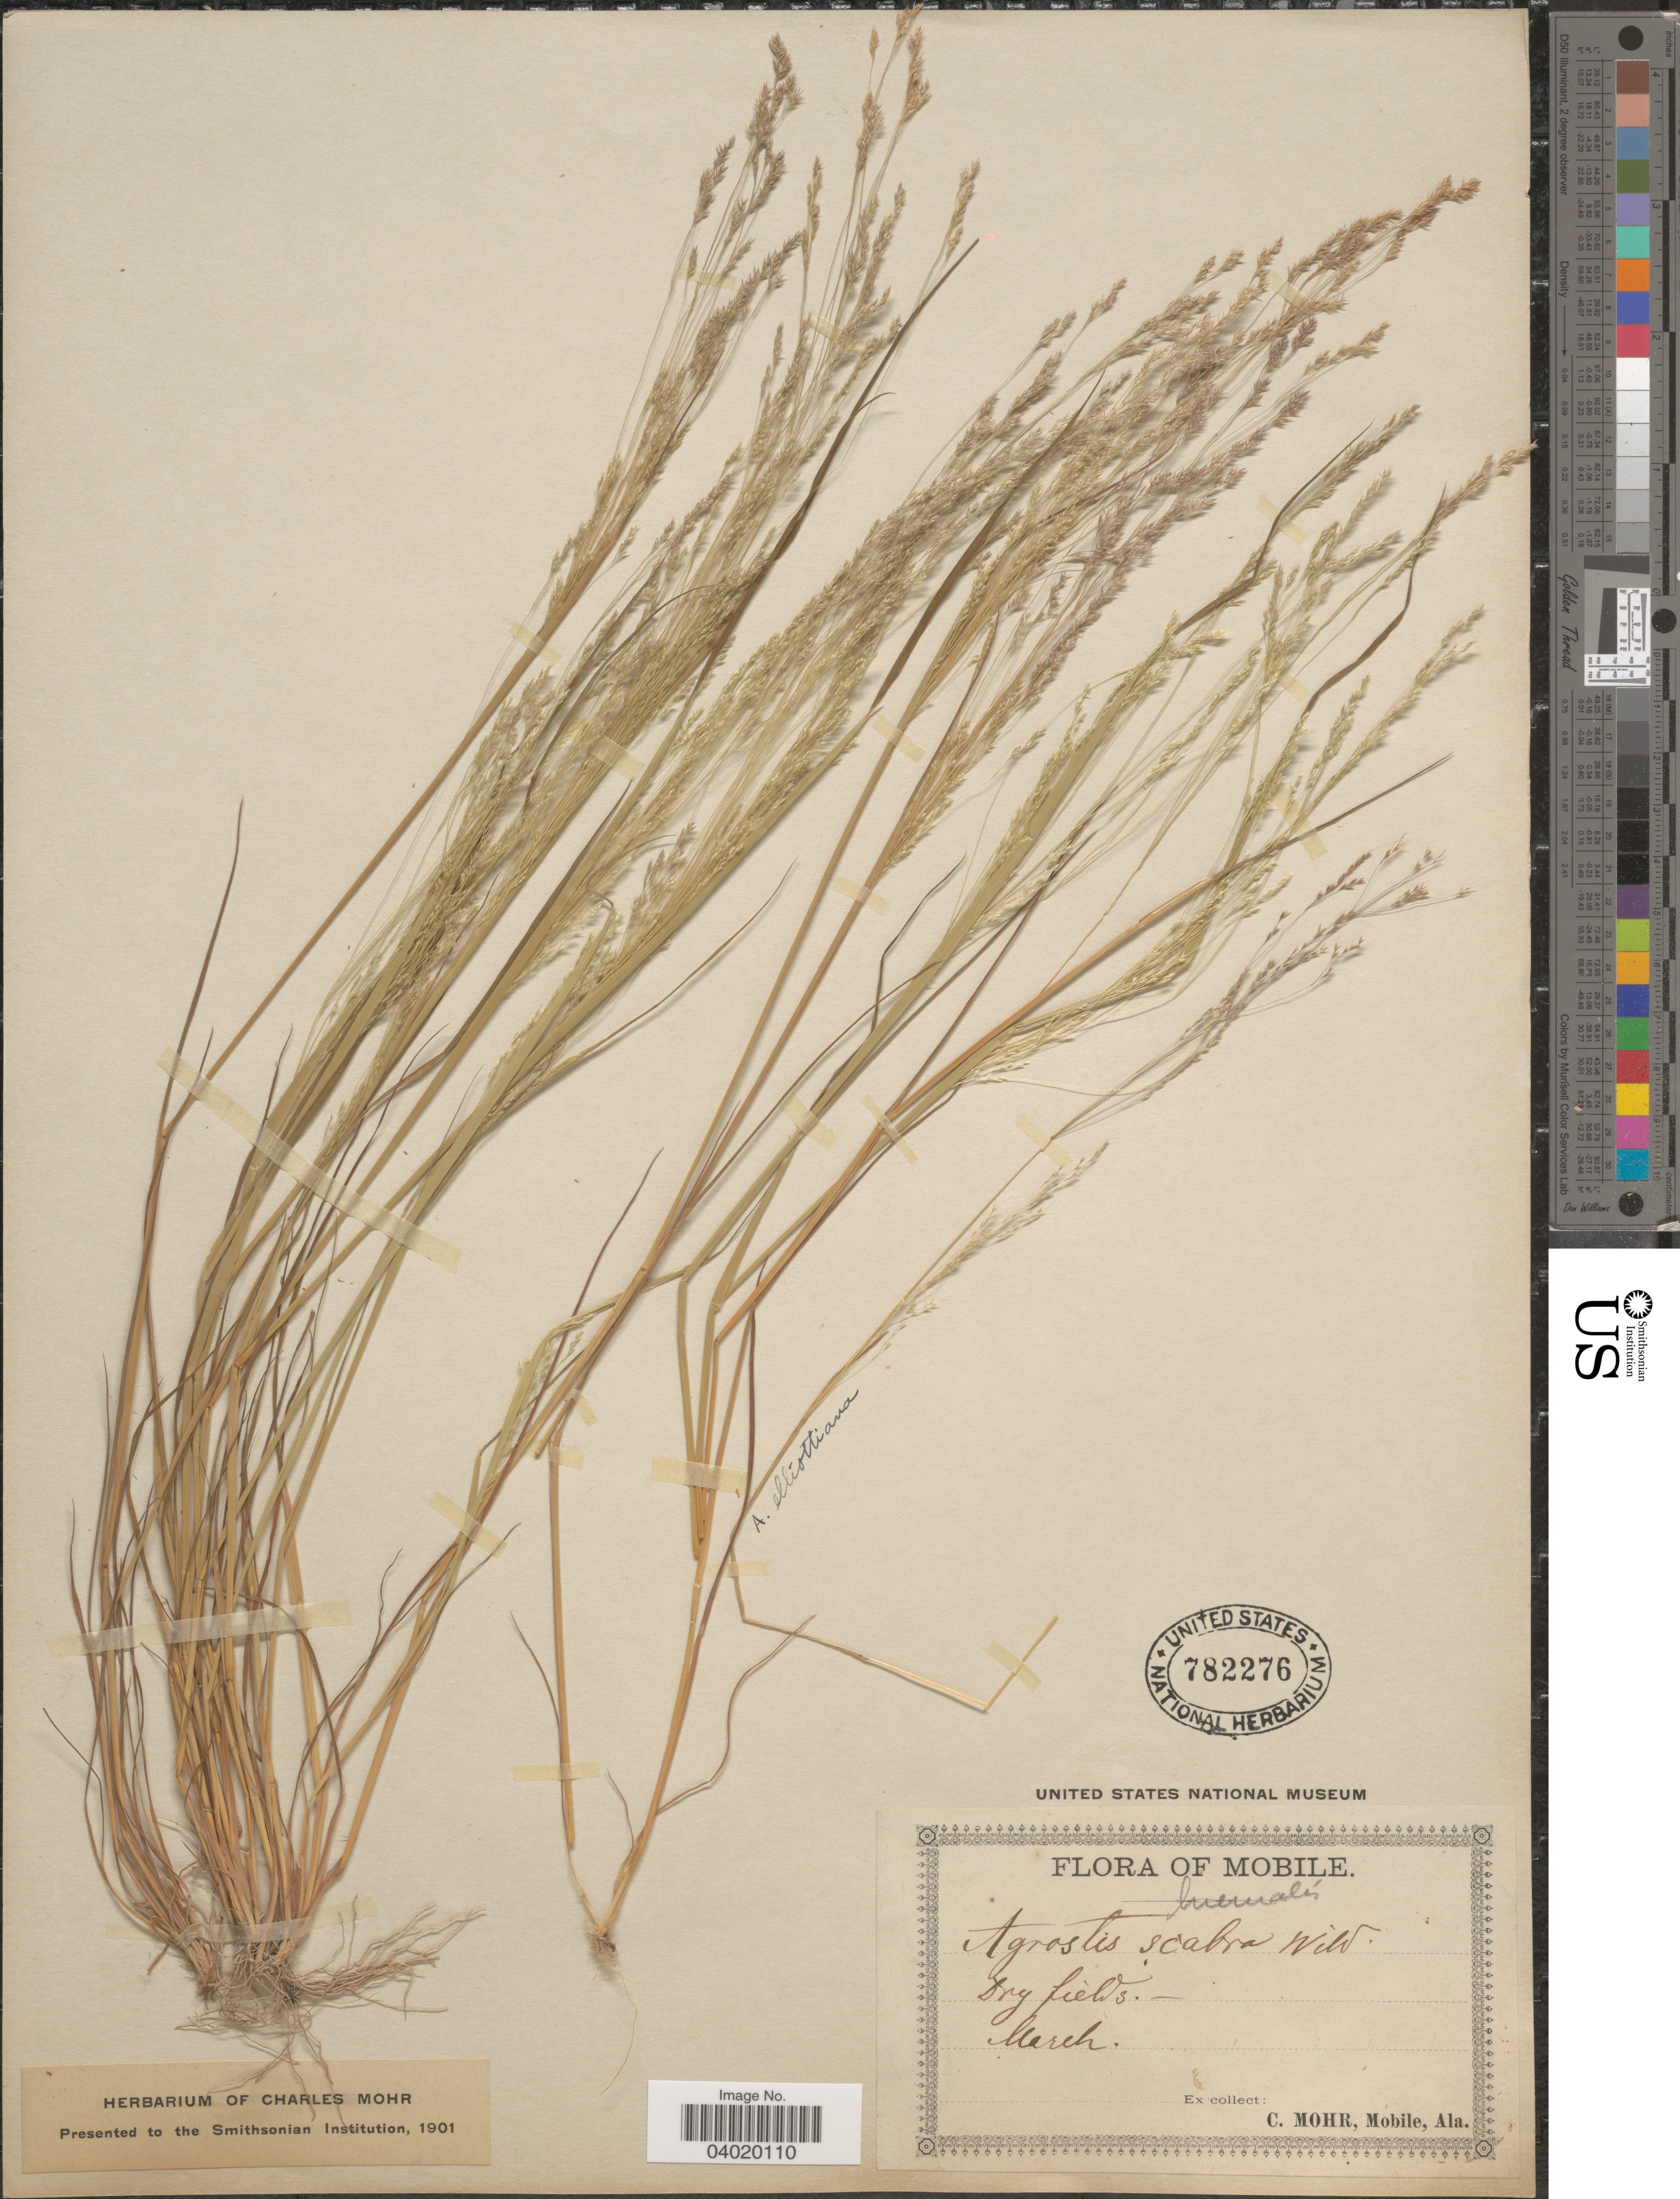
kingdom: Plantae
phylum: Tracheophyta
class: Liliopsida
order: Poales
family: Poaceae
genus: Agrostis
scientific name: Agrostis hyemalis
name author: (Walter) Britton et al.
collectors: Mohr, C. T. (herbarium)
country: United States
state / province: Alabama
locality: Mobile. Dry fields.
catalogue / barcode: US 782276